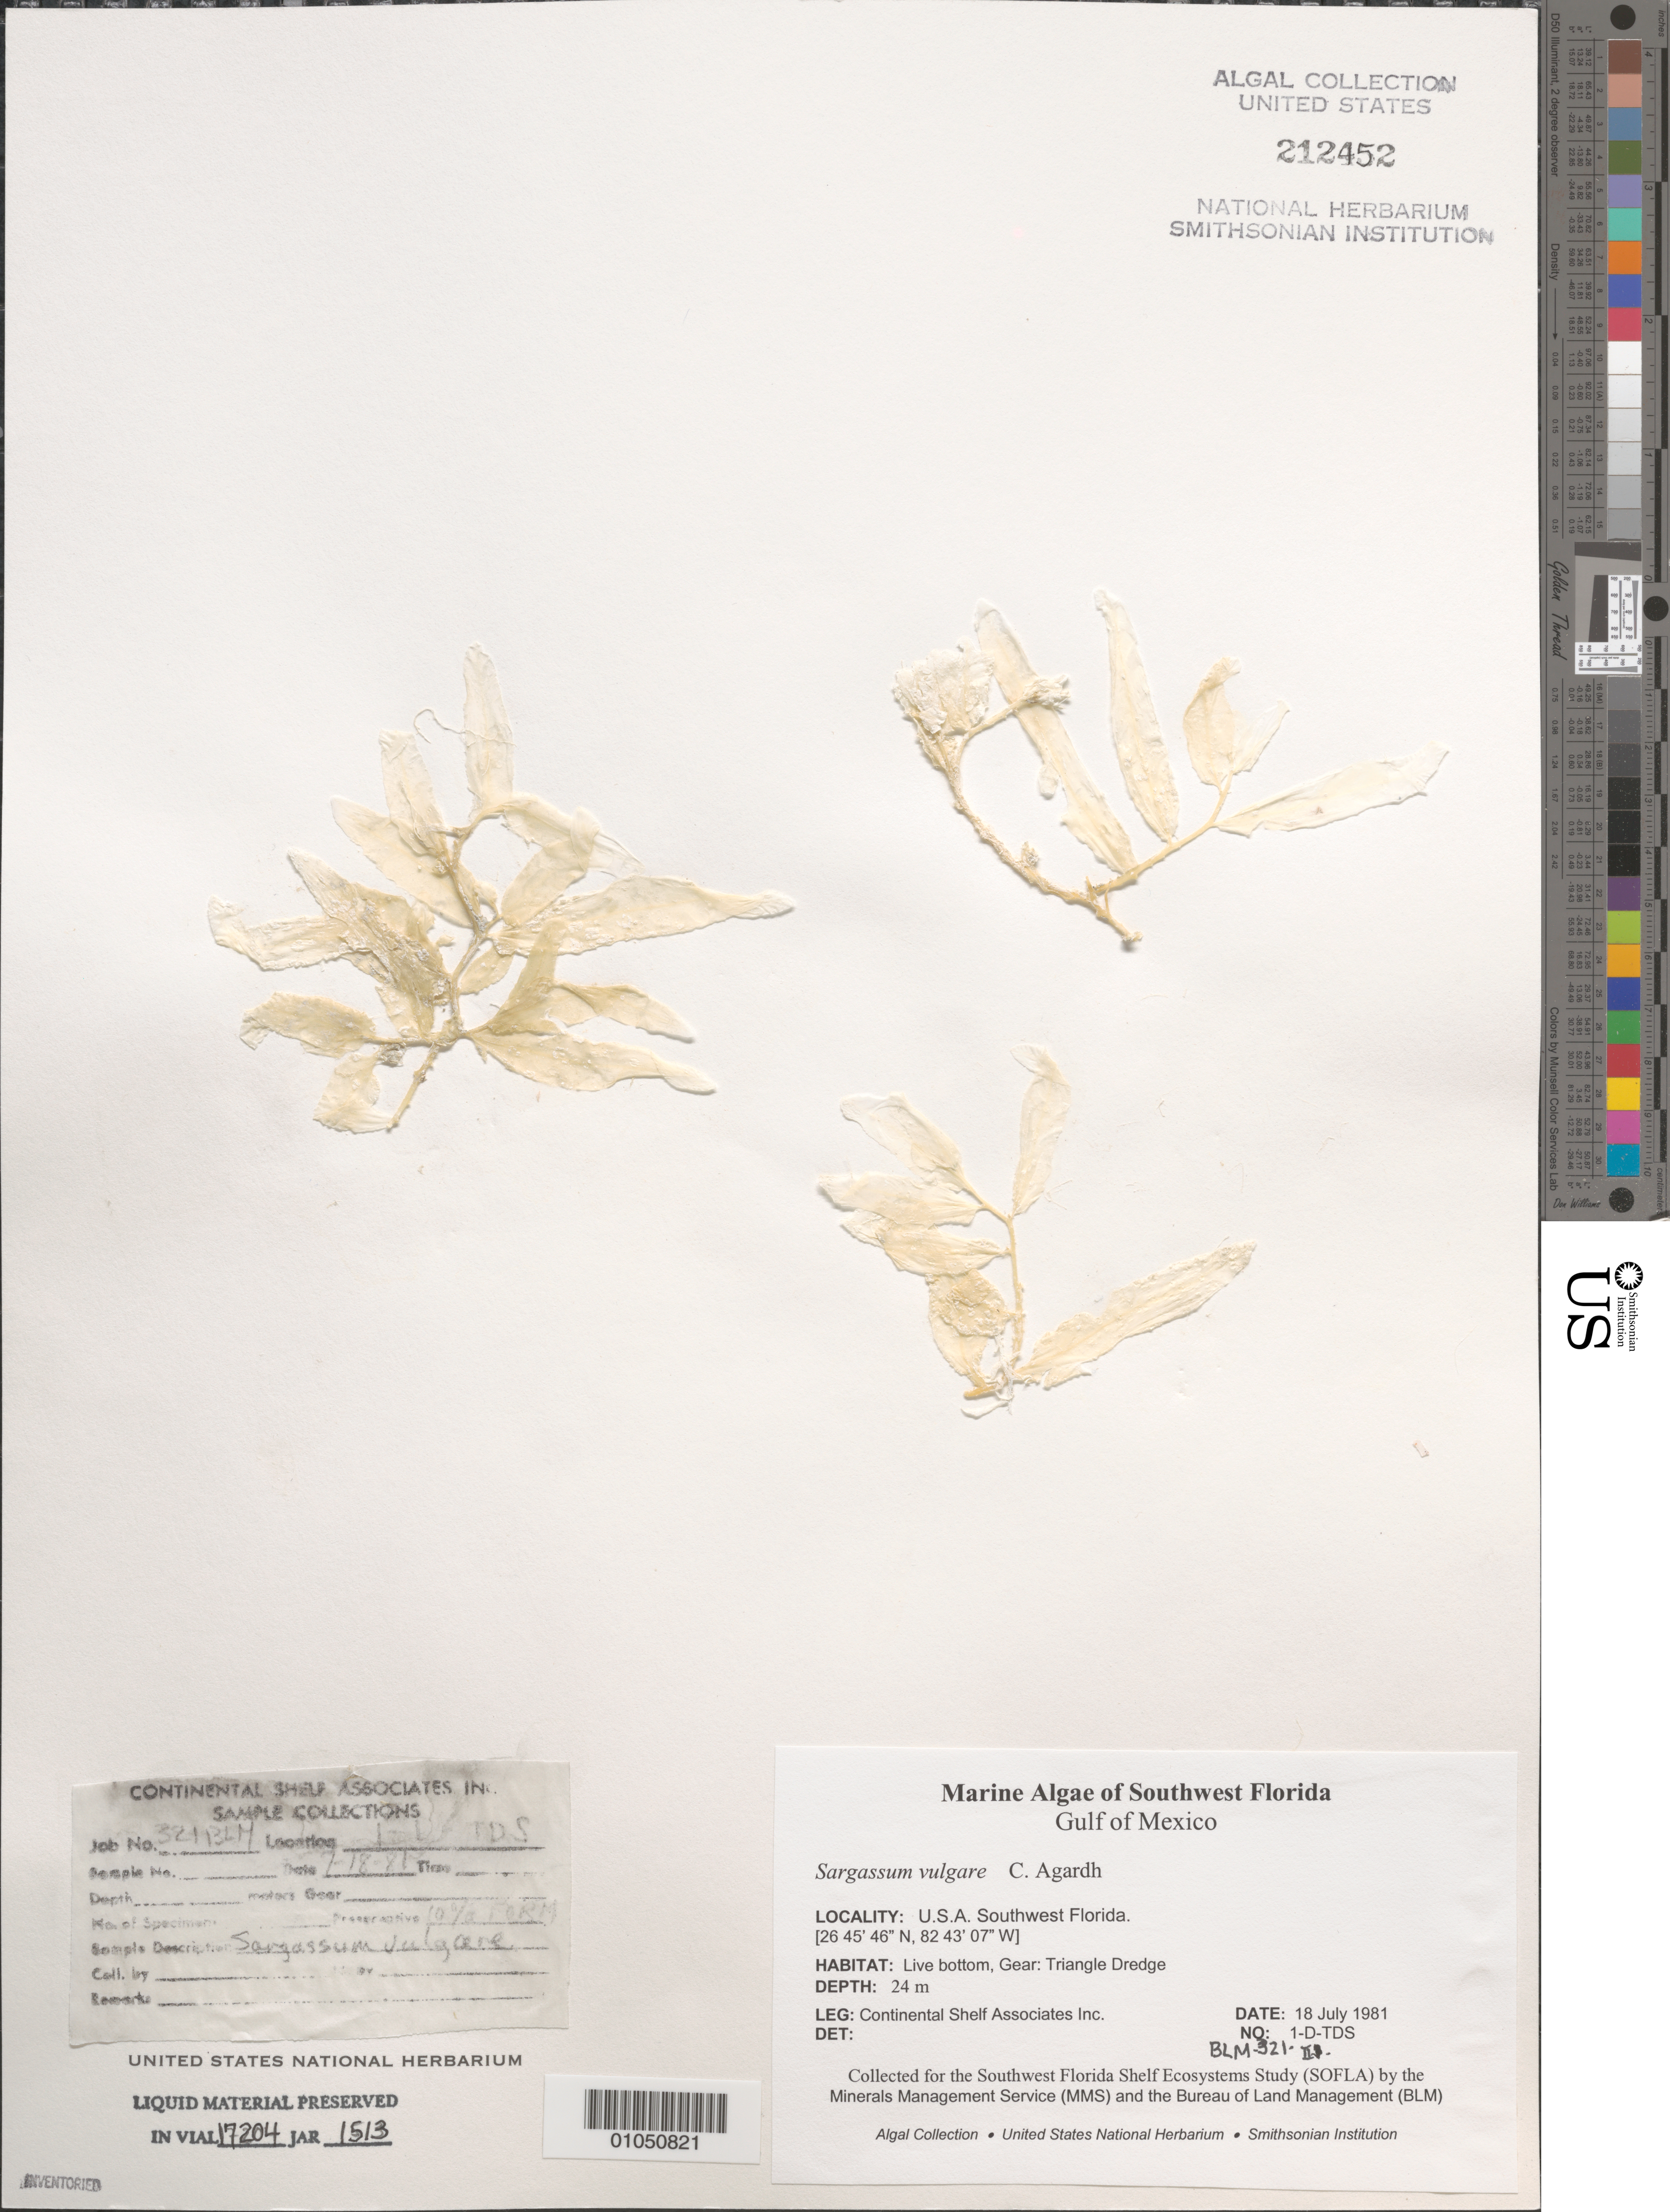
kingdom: Chromista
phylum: Ochrophyta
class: Phaeophyceae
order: Fucales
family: Sargassaceae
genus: Sargassum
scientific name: Sargassum vulgare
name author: C. Agardh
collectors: Continental Shelf Associates for the MMS/BLM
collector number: BLM-321-II-1-D-TDS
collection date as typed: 18 Jul 1981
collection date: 1981-07-18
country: United States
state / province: Florida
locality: Gulf of Mexico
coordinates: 26 45'46"N, 82 43'07"W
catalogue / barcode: US 212452